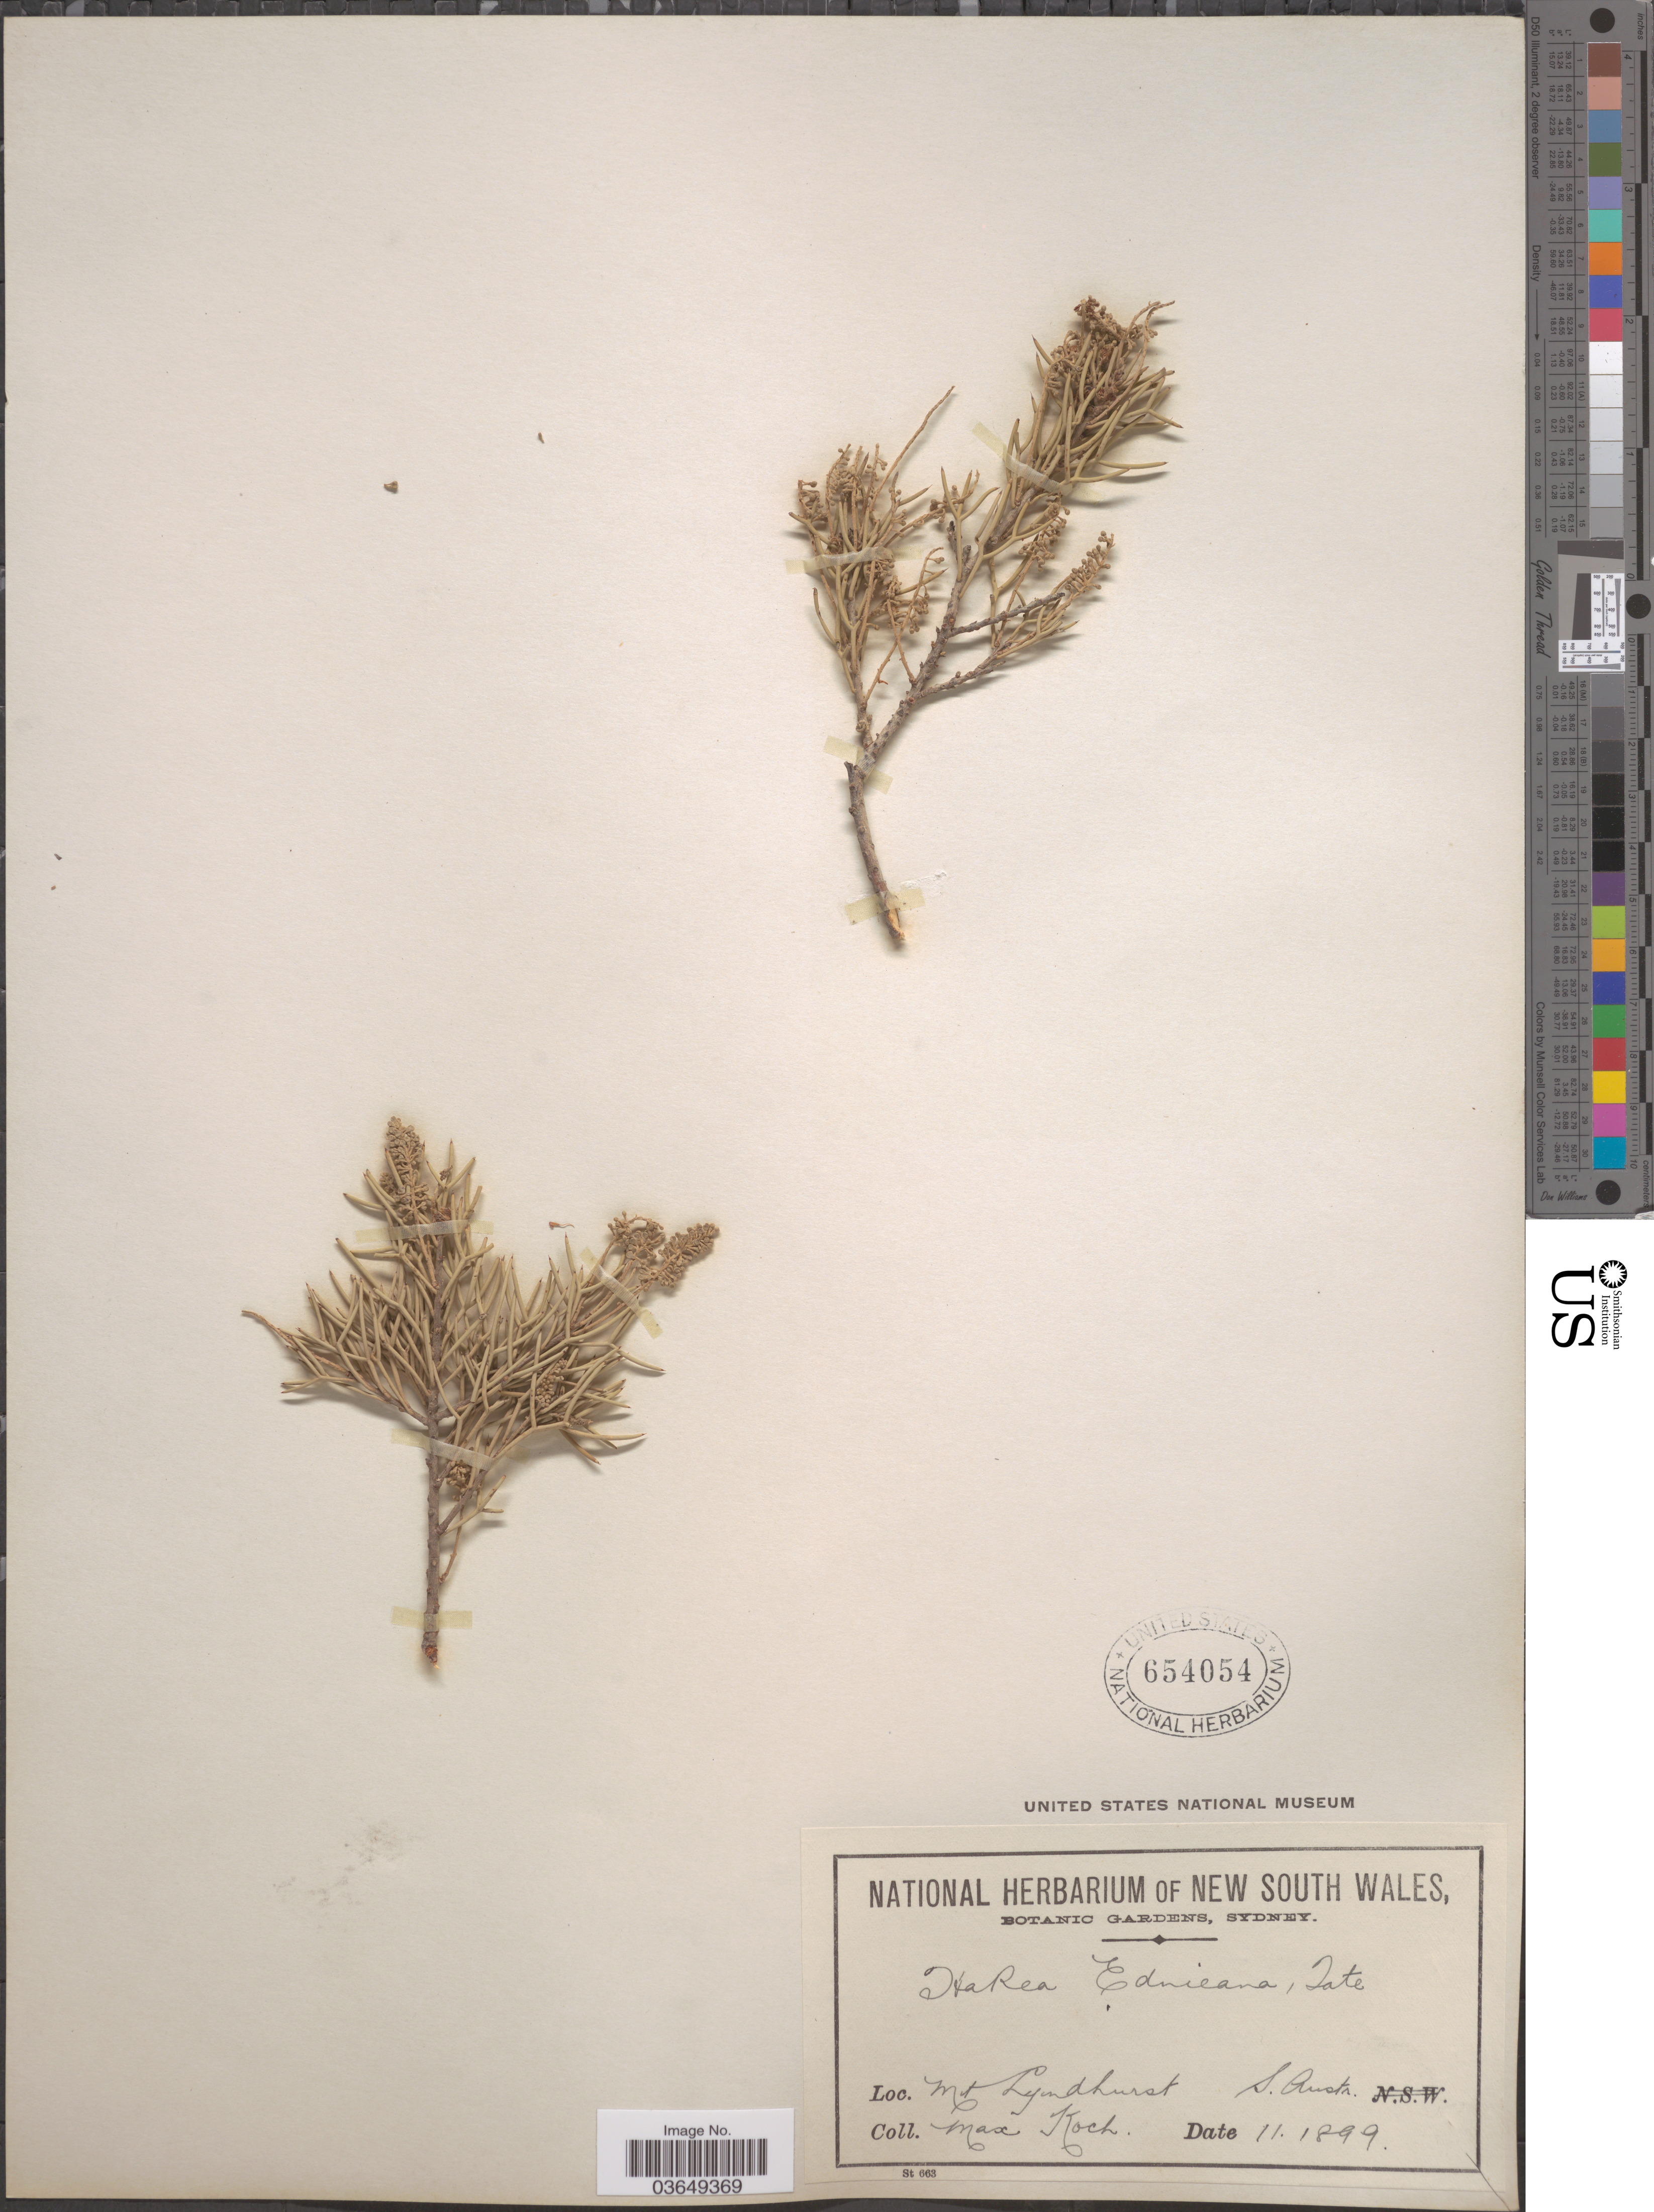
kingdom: Plantae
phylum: Tracheophyta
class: Magnoliopsida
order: Proteales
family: Proteaceae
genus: Hakea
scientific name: Hakea ednieana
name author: Tate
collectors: M. Koch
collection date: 1899-11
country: Australia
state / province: South Australia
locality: Mt. Lyndhurst.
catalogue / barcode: US 654054